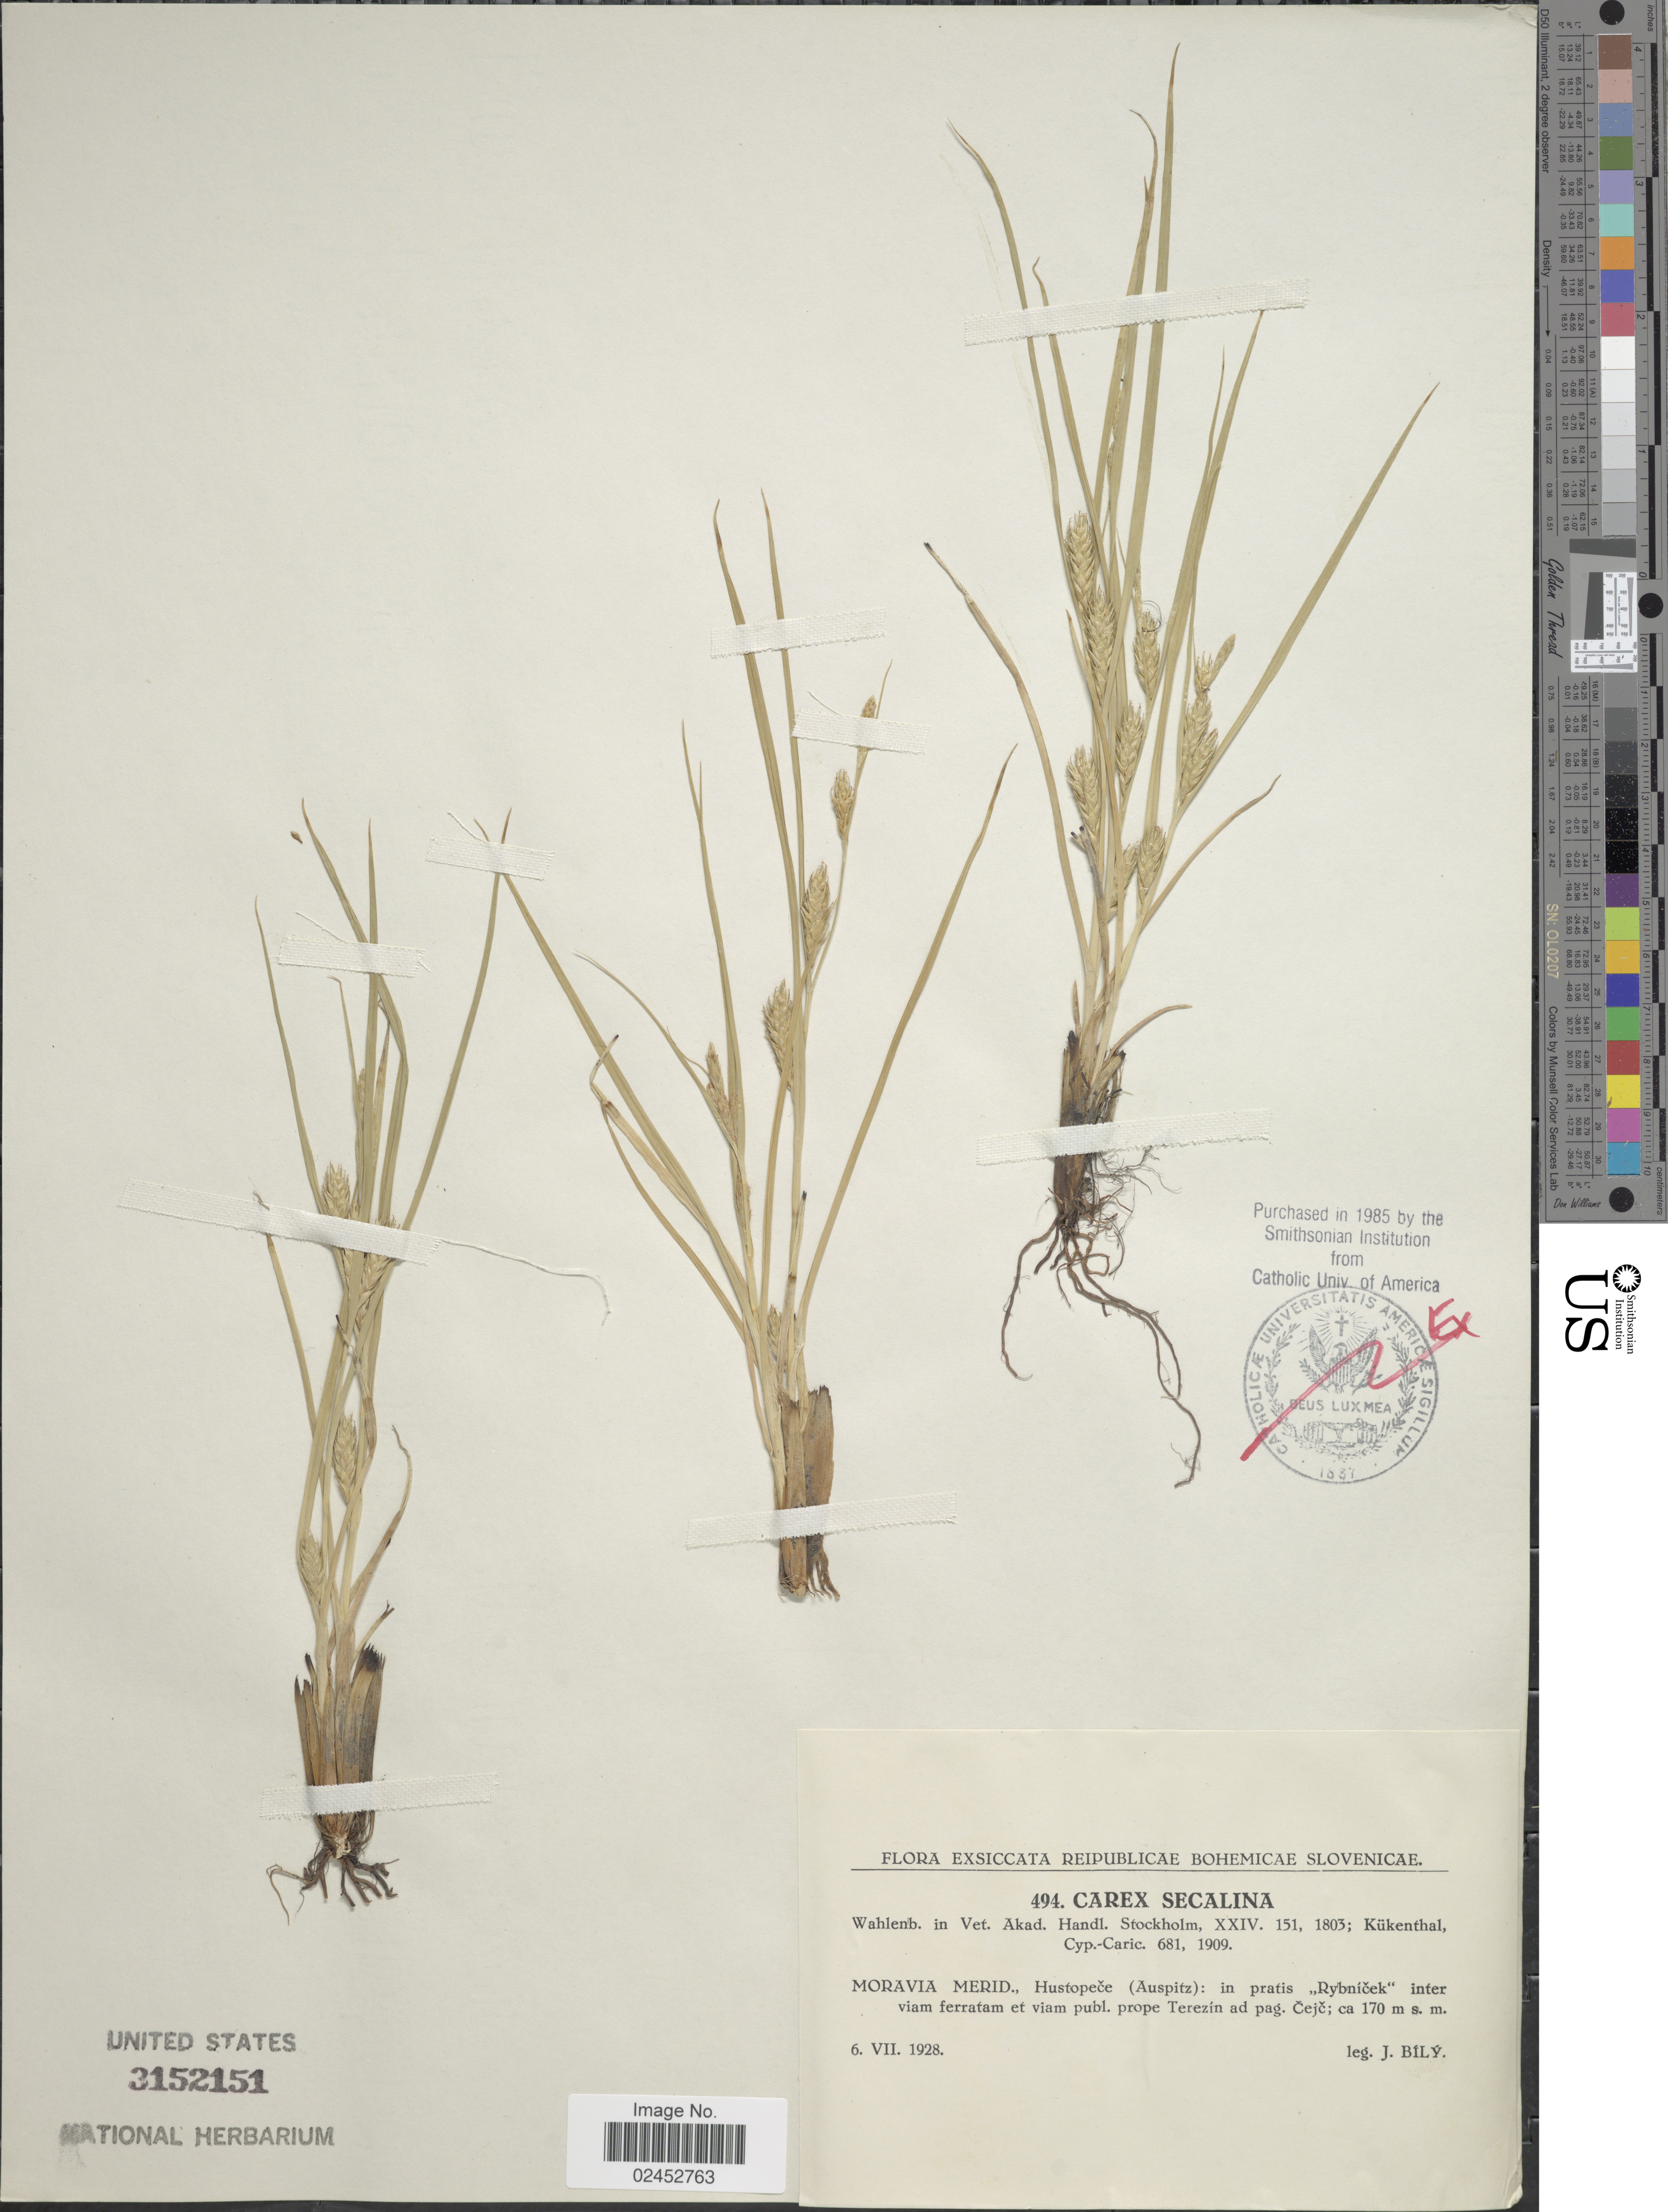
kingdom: Plantae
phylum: Tracheophyta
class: Liliopsida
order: Poales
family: Cyperaceae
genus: Carex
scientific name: Carex secalina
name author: Willd. ex Wahlenb.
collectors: J. Bílý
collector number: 494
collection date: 1928-07-06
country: Czechia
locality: Reipublicae Bohemicae Slovenicae, Moravia Merid., Hustopece (Auspitz): in pratis "Rybnicek"inter viam ferratam et viam publ. prope Terezin ad pag.Cejc.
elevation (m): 170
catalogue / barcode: US 3152151